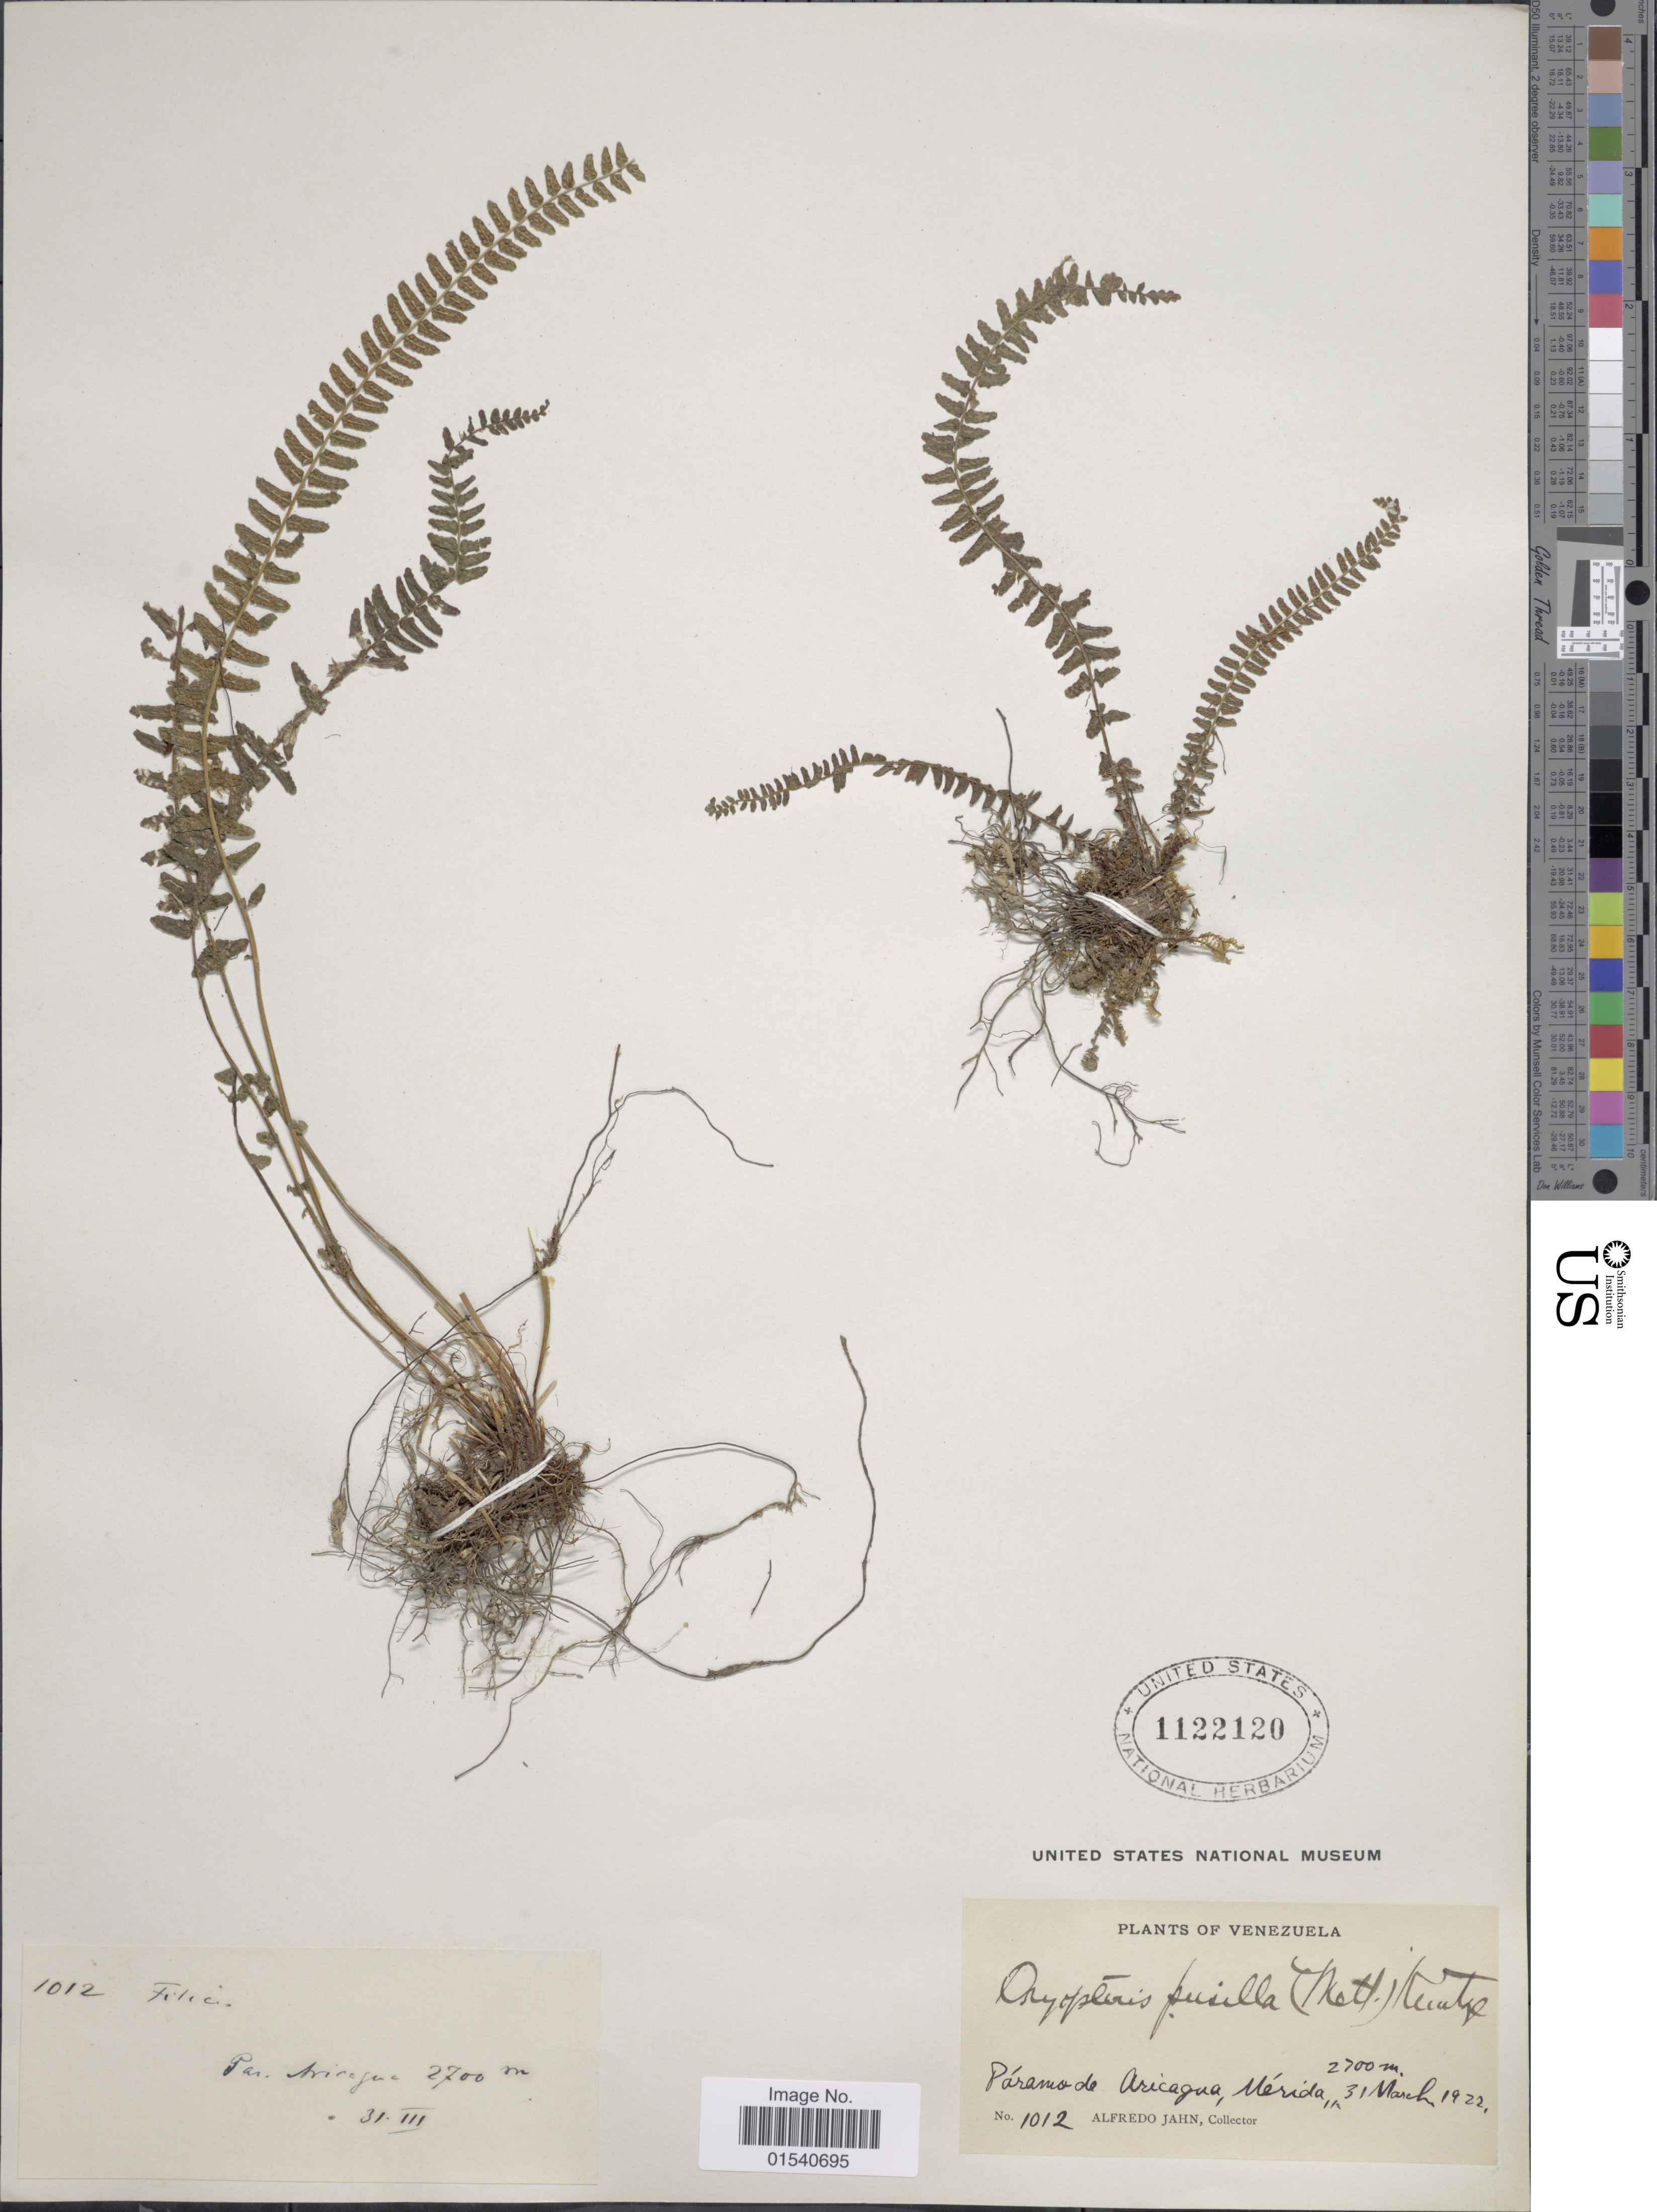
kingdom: Plantae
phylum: Tracheophyta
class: Polypodiopsida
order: Polypodiales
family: Thelypteridaceae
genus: Amauropelta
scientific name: Amauropelta pusilla (Mett.) comb. nov., ined 2015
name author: (Mett.)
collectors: A. Jahn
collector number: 1012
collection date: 1922-03-31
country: Venezuela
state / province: Mérida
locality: Páramo de Aricagua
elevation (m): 2700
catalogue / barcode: US 1122120